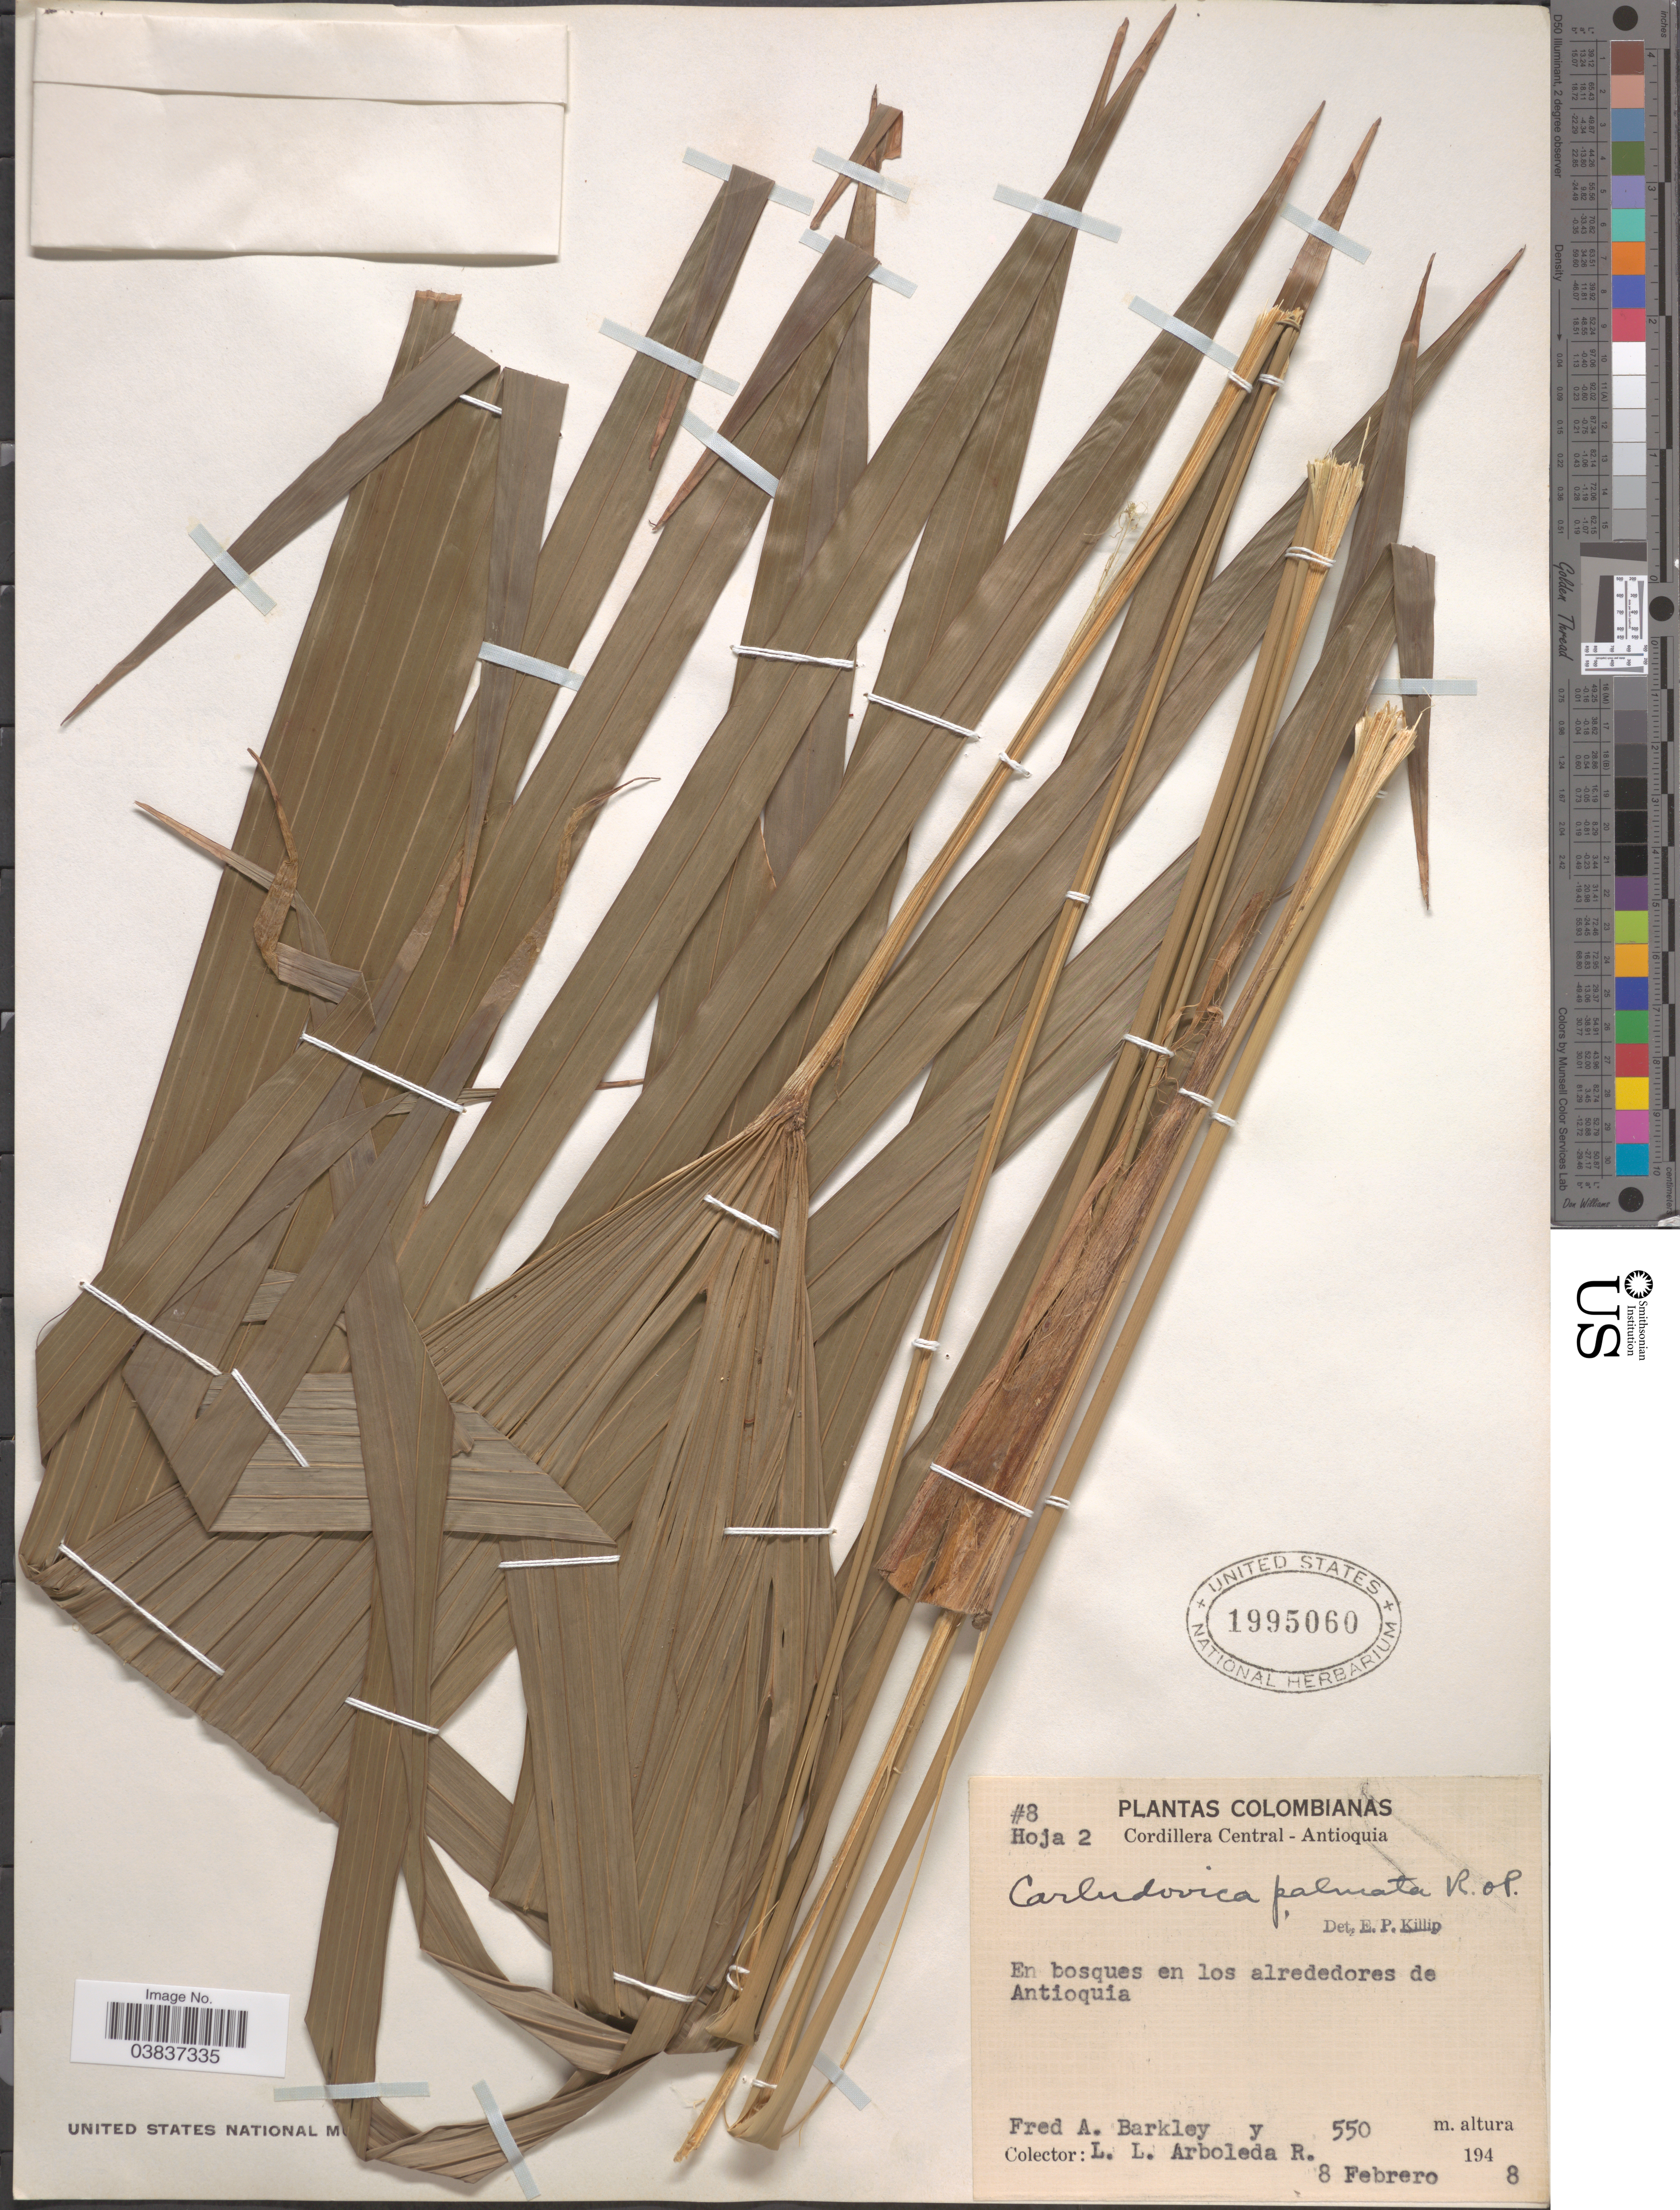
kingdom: Plantae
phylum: Tracheophyta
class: Liliopsida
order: Pandanales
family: Cyclanthaceae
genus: Carludovica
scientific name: Carludovica palmata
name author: Ruiz & Pav.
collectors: F. A. Barkley & L. Arboleda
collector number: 8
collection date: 1948-02-08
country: Colombia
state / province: Antioquia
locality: Cordillera Central. En los alrededores de Antioquia.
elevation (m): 550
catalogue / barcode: US 1995060